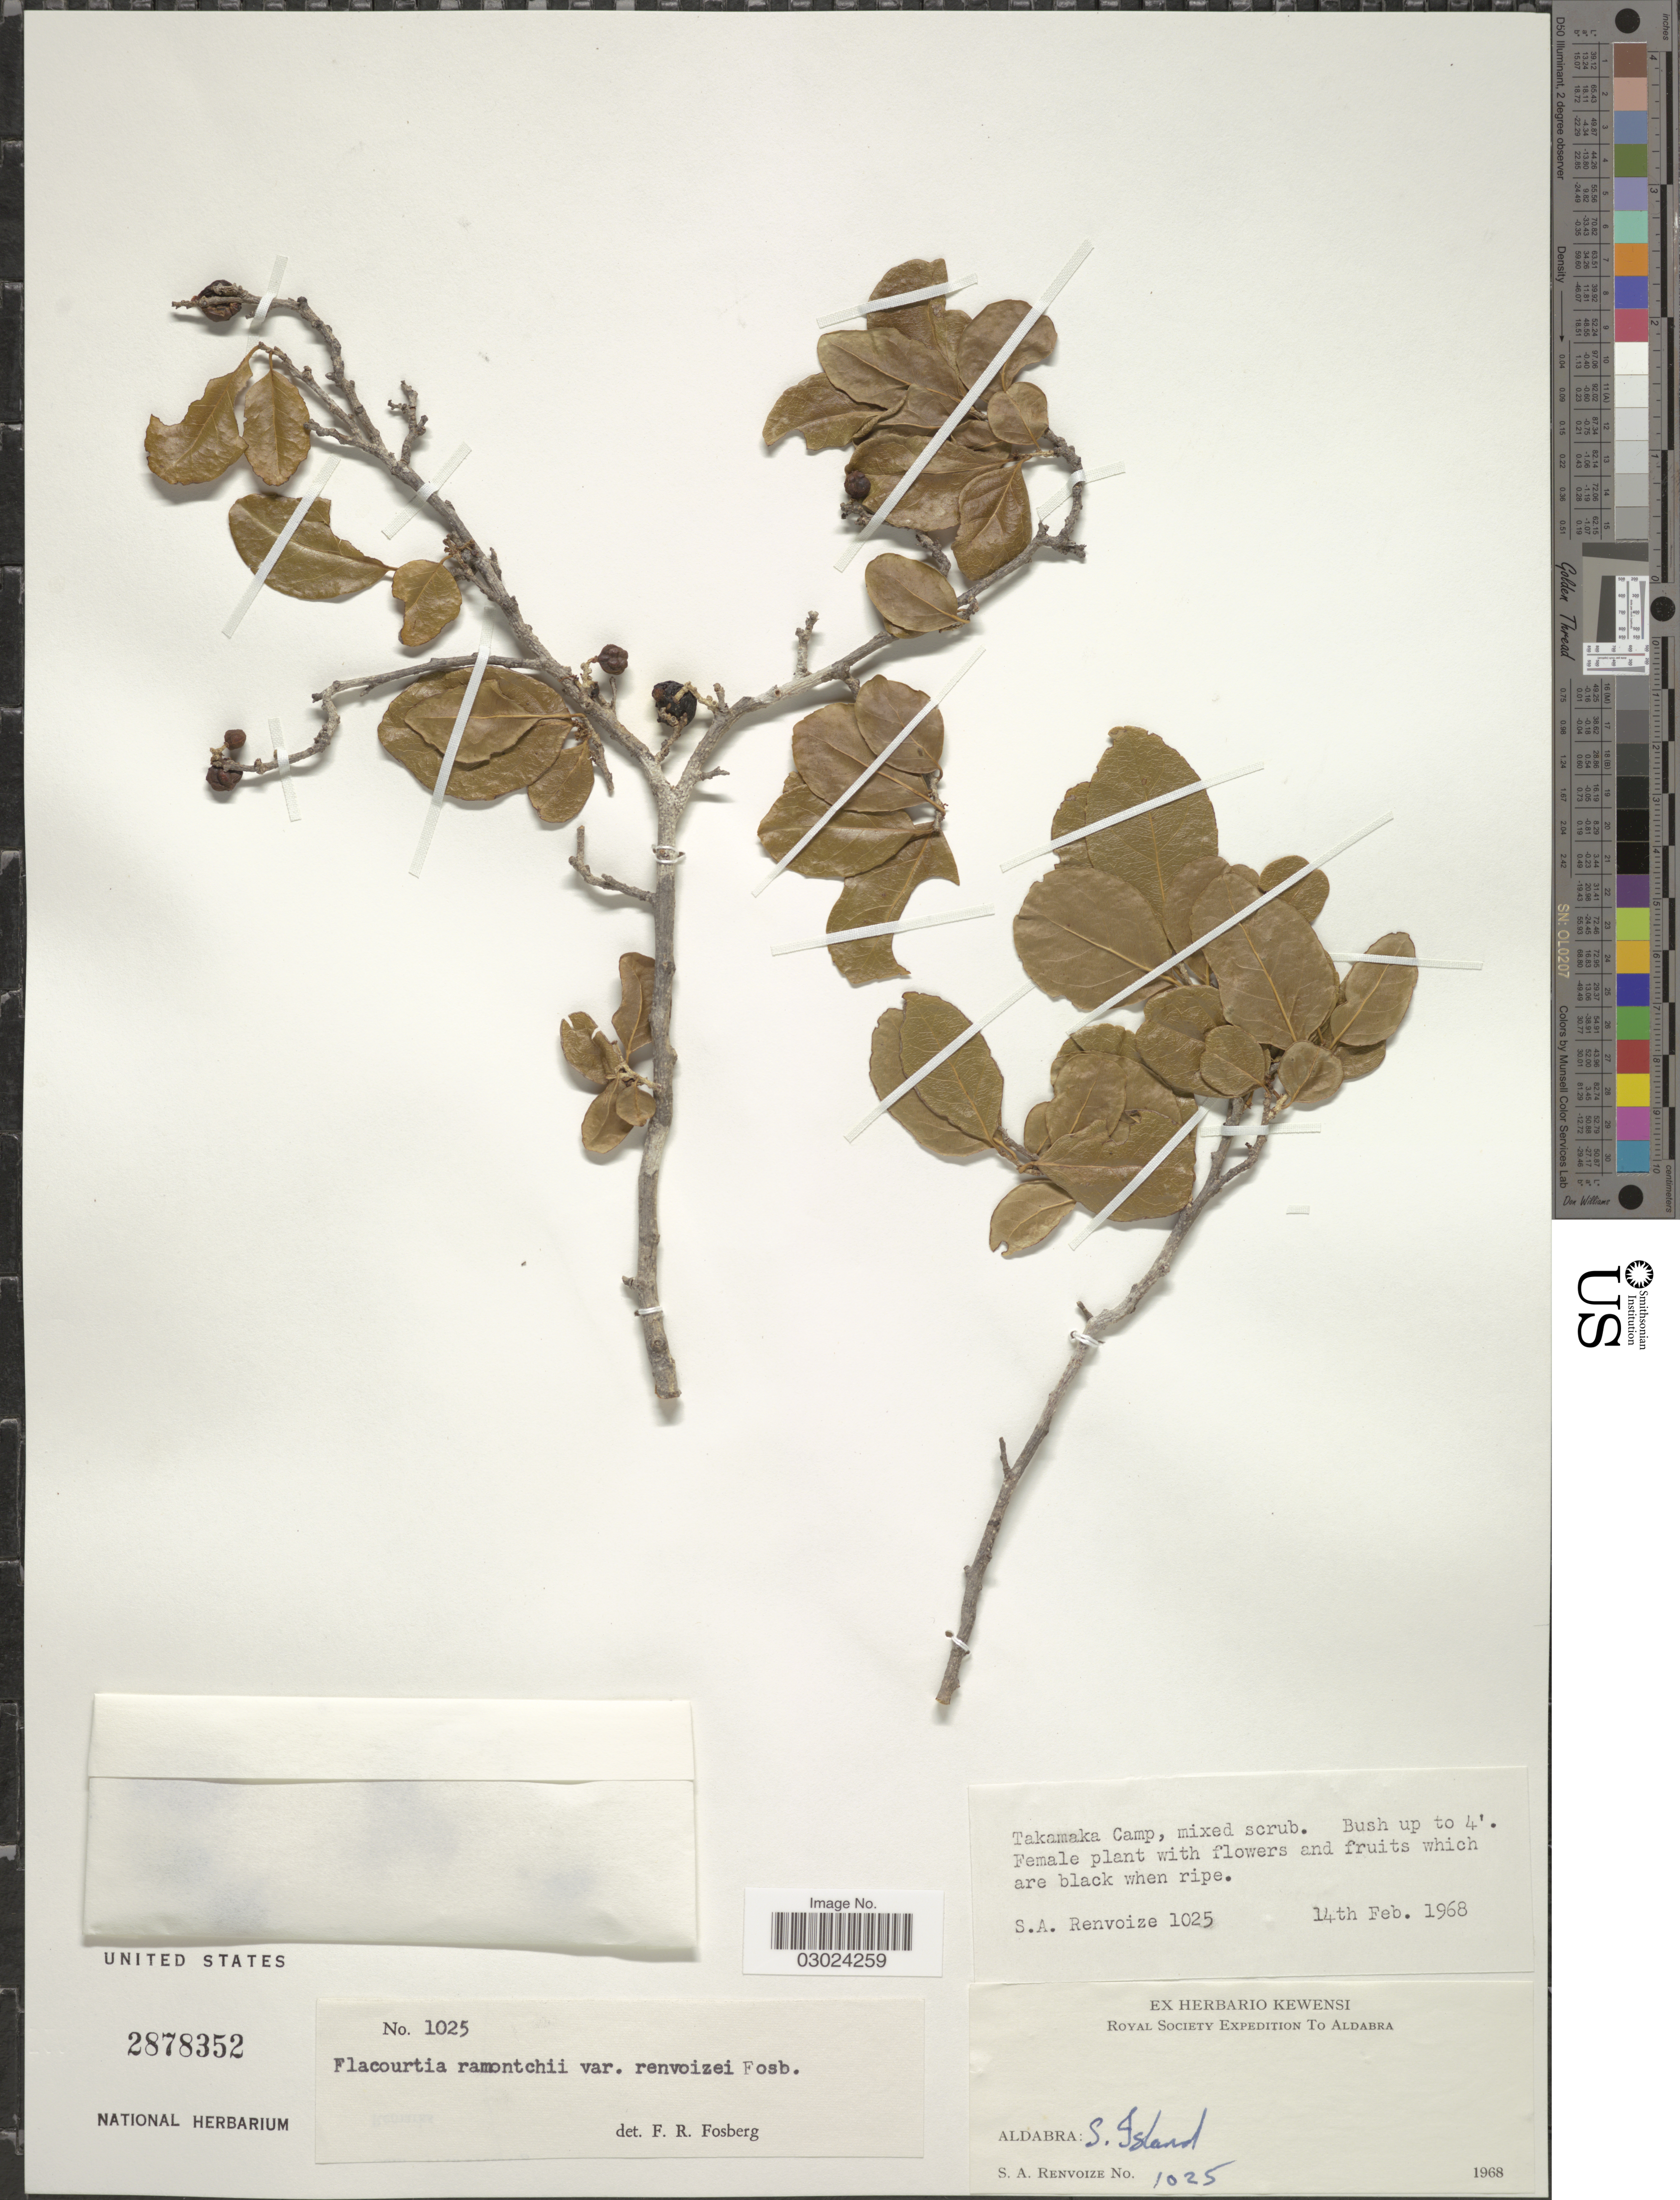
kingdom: Plantae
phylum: Tracheophyta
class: Magnoliopsida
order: Malpighiales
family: Salicaceae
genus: Flacourtia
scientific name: Flacourtia ramontchi var. renvoizei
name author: Fosberg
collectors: S. A. Renvoize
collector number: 1025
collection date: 1968-02-14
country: Seychelles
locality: Aldabra: S. Island. Takamaka Camp.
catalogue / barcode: US 2878352